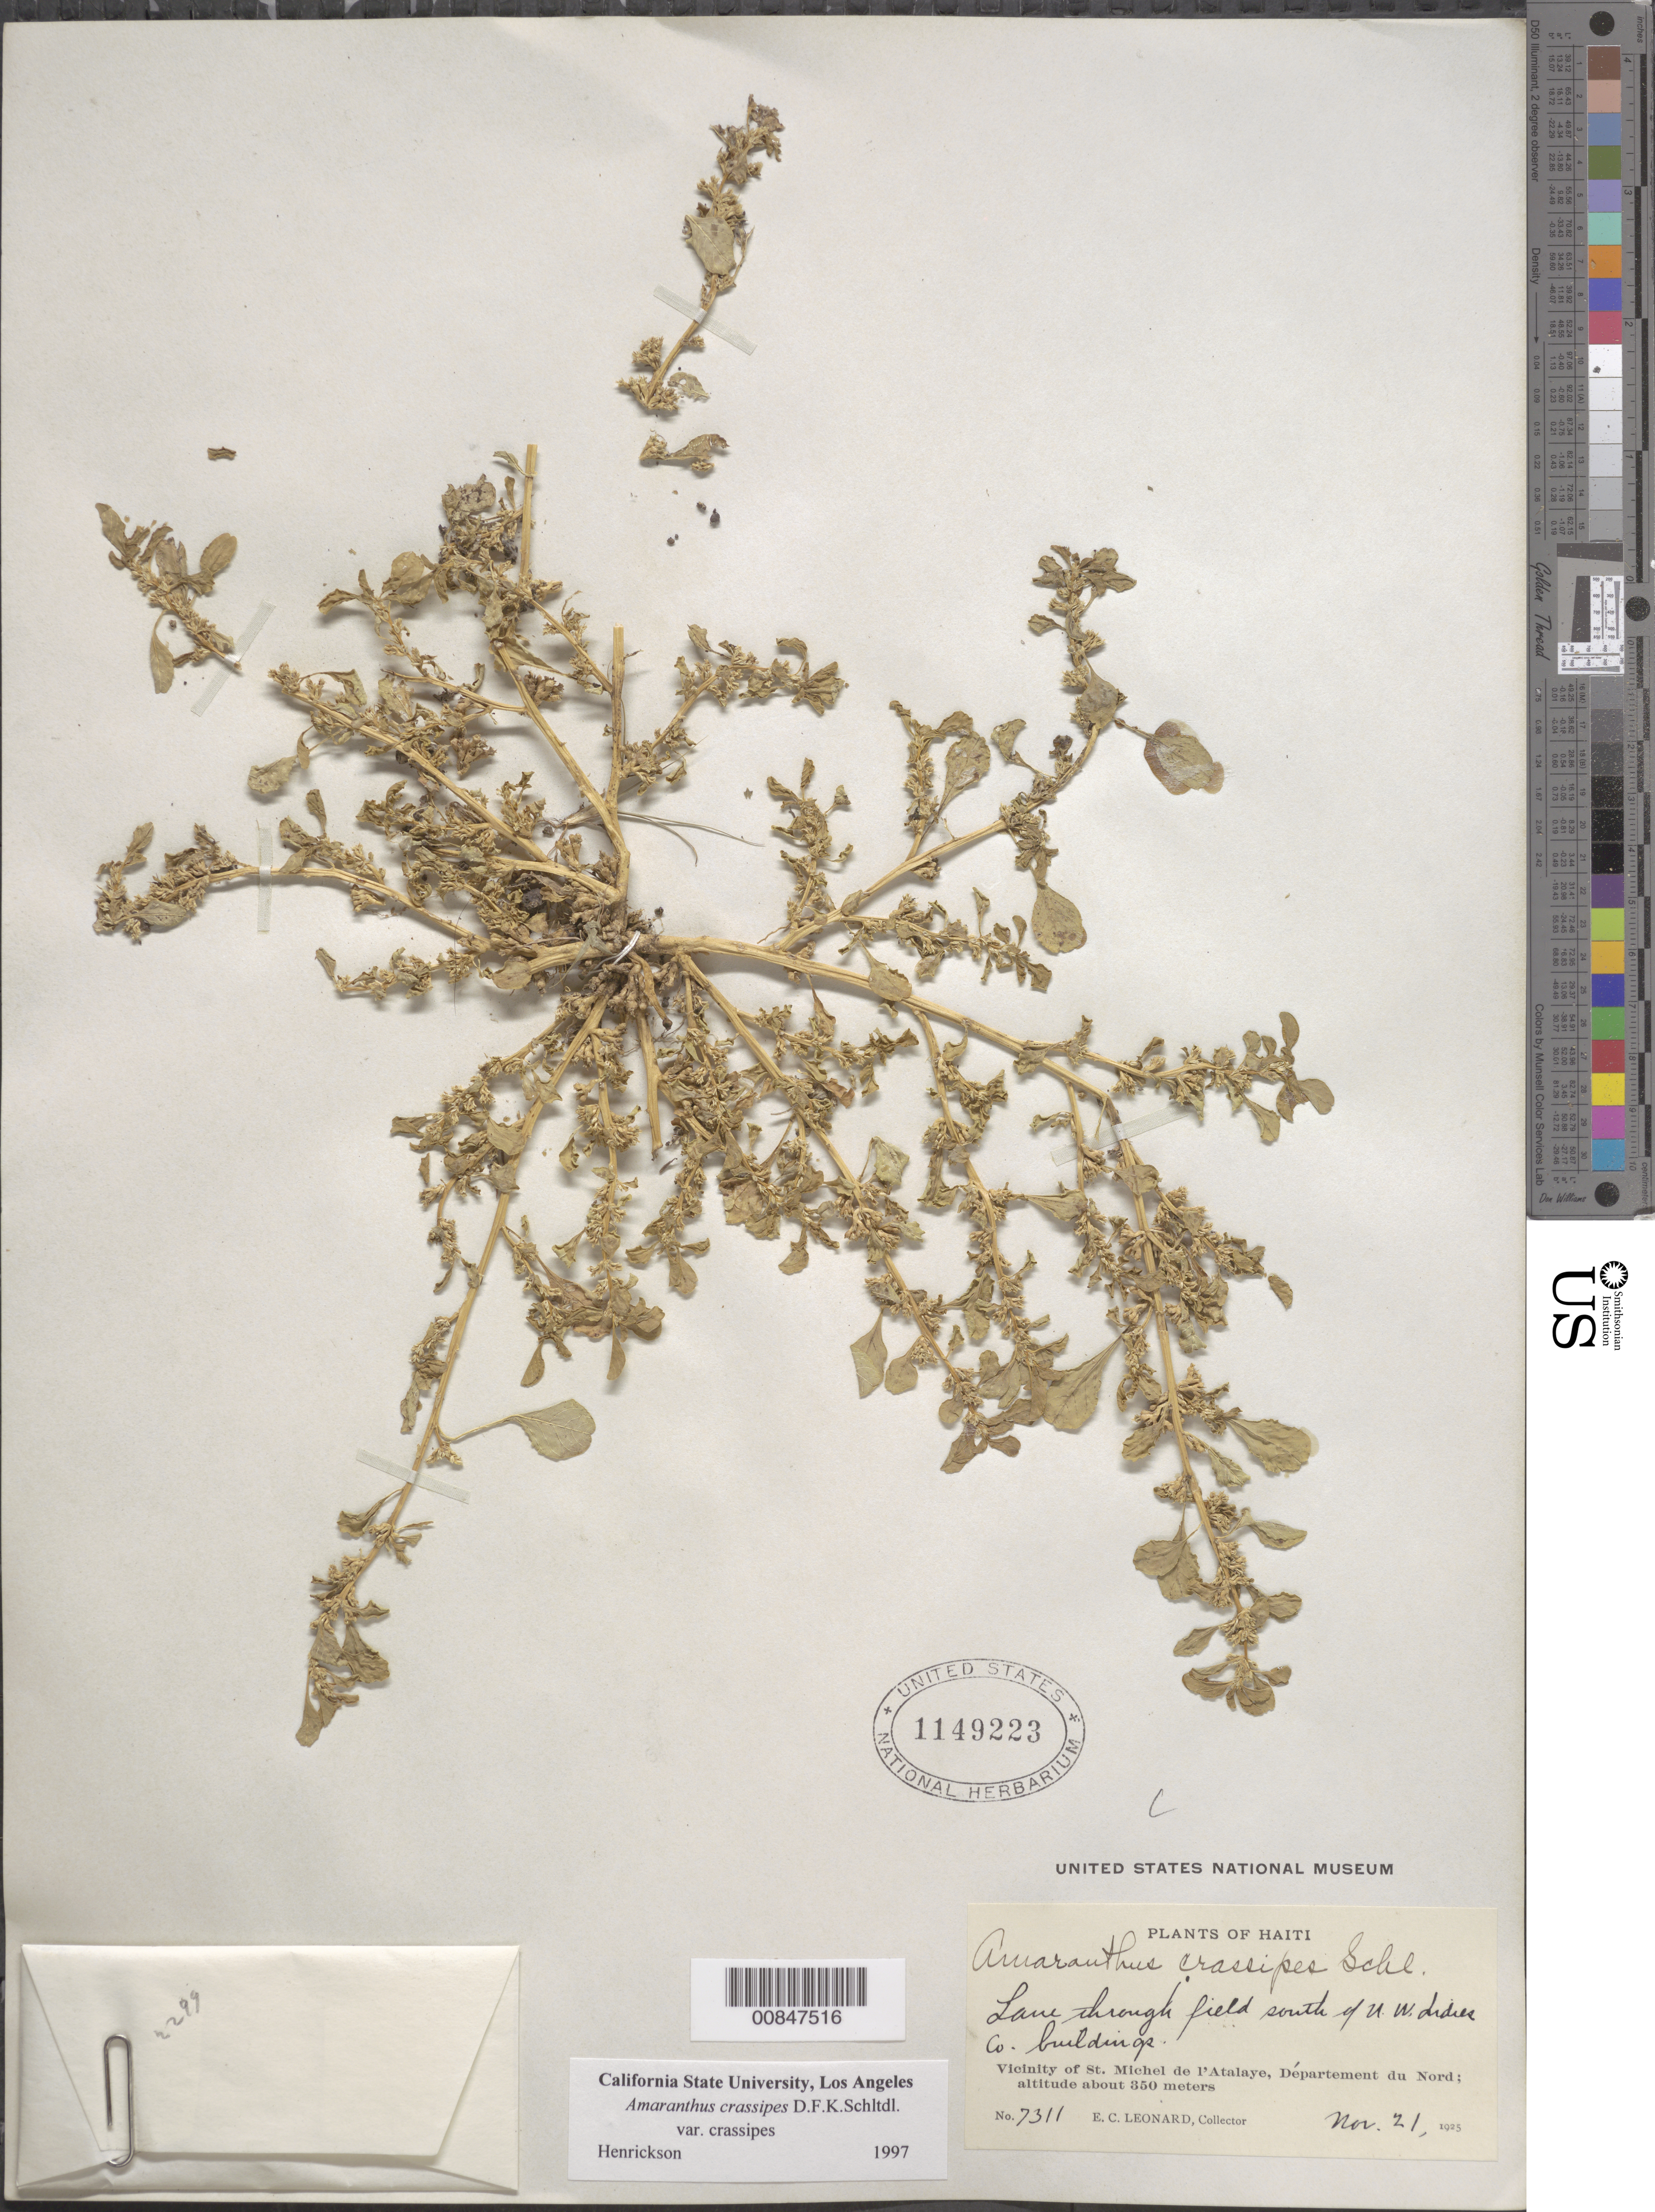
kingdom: Plantae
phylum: Tracheophyta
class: Magnoliopsida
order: Caryophyllales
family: Amaranthaceae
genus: Amaranthus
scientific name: Amaranthus crassipes var. crassipes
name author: Schltdl.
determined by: Henrickson, --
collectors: E. C. Leonard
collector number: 7311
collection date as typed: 21 Nov 1925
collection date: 1925-11-21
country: Haiti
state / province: Nord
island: Hispaniola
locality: Vicinity of St. Michel de l'Atalaye. Lane through field south of the U. W. Indies Co. buildings.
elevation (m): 350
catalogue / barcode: US 1149223